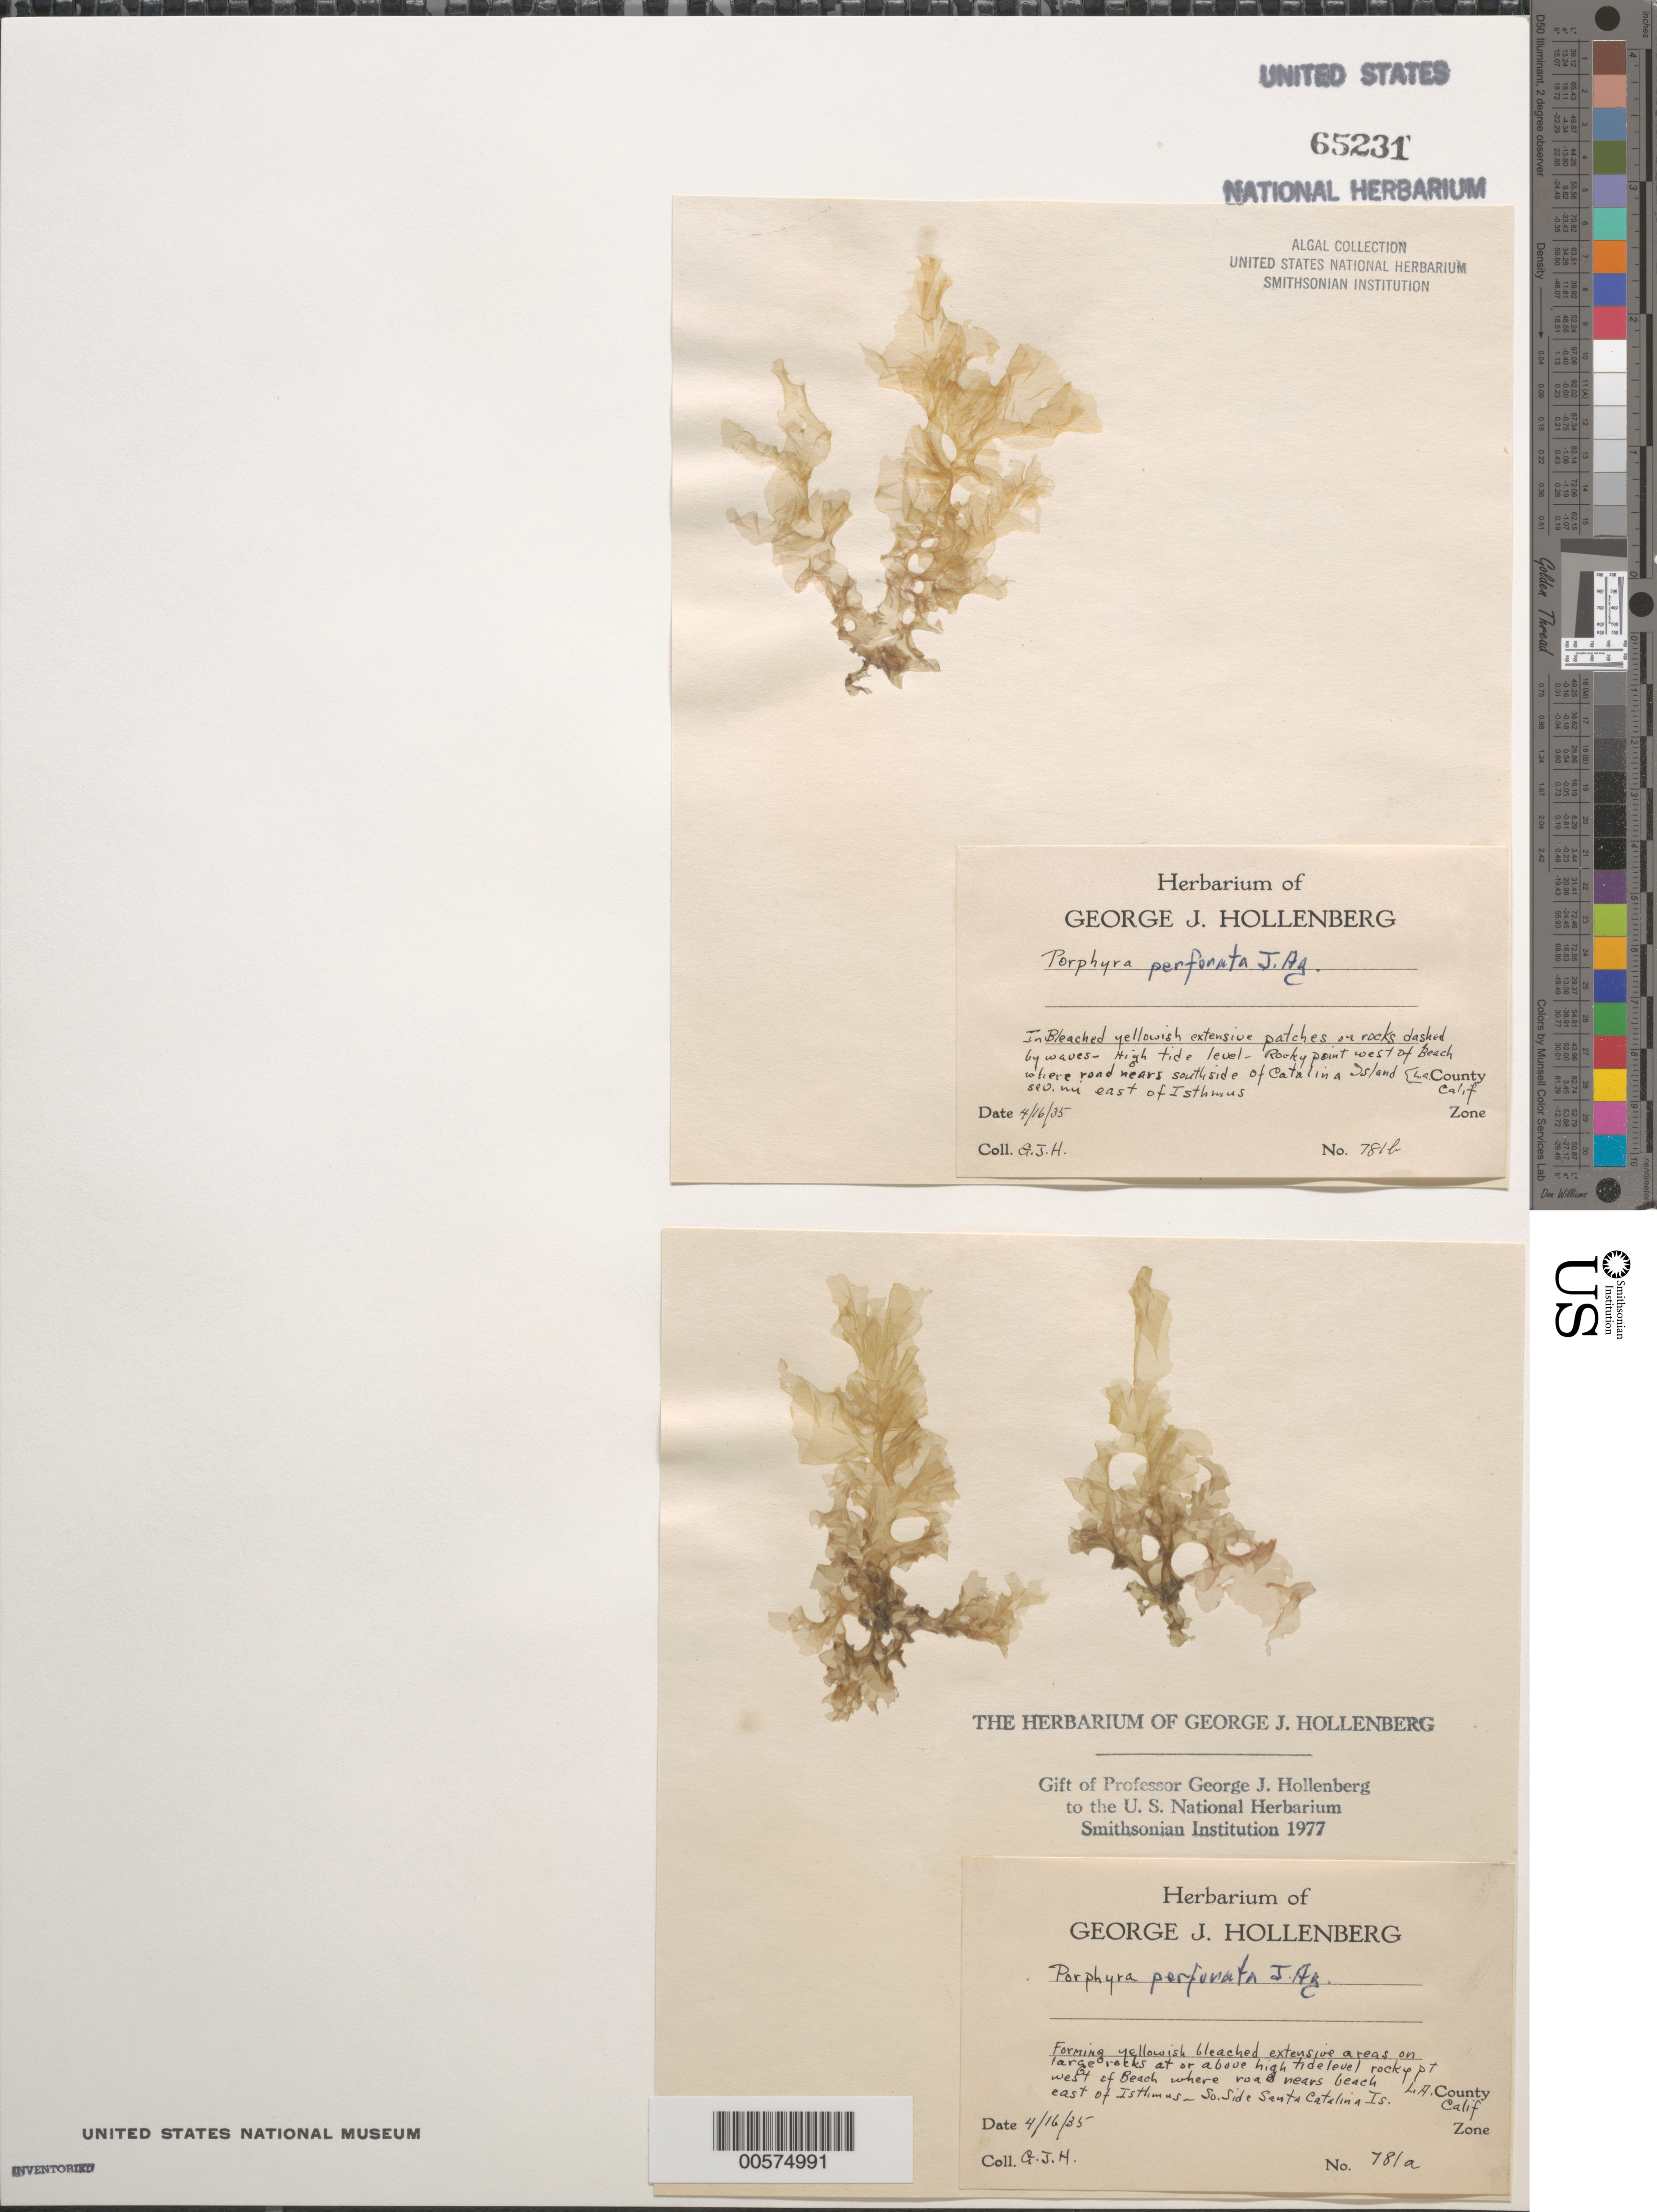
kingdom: Plantae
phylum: Rhodophyta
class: Bangiophyceae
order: Bangiales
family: Bangiaceae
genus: Pyropia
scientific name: Pyropia perforata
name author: (J. Agardh) S.C. Lindstrom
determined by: Algae name updating Project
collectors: G. Hollenberg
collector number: GJH 781A & GJH 781B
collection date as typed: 16 Apr 1935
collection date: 1935-04-16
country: United States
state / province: California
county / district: Los Angeles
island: Santa Catalina Island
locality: East of Isthmus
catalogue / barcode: US 65231